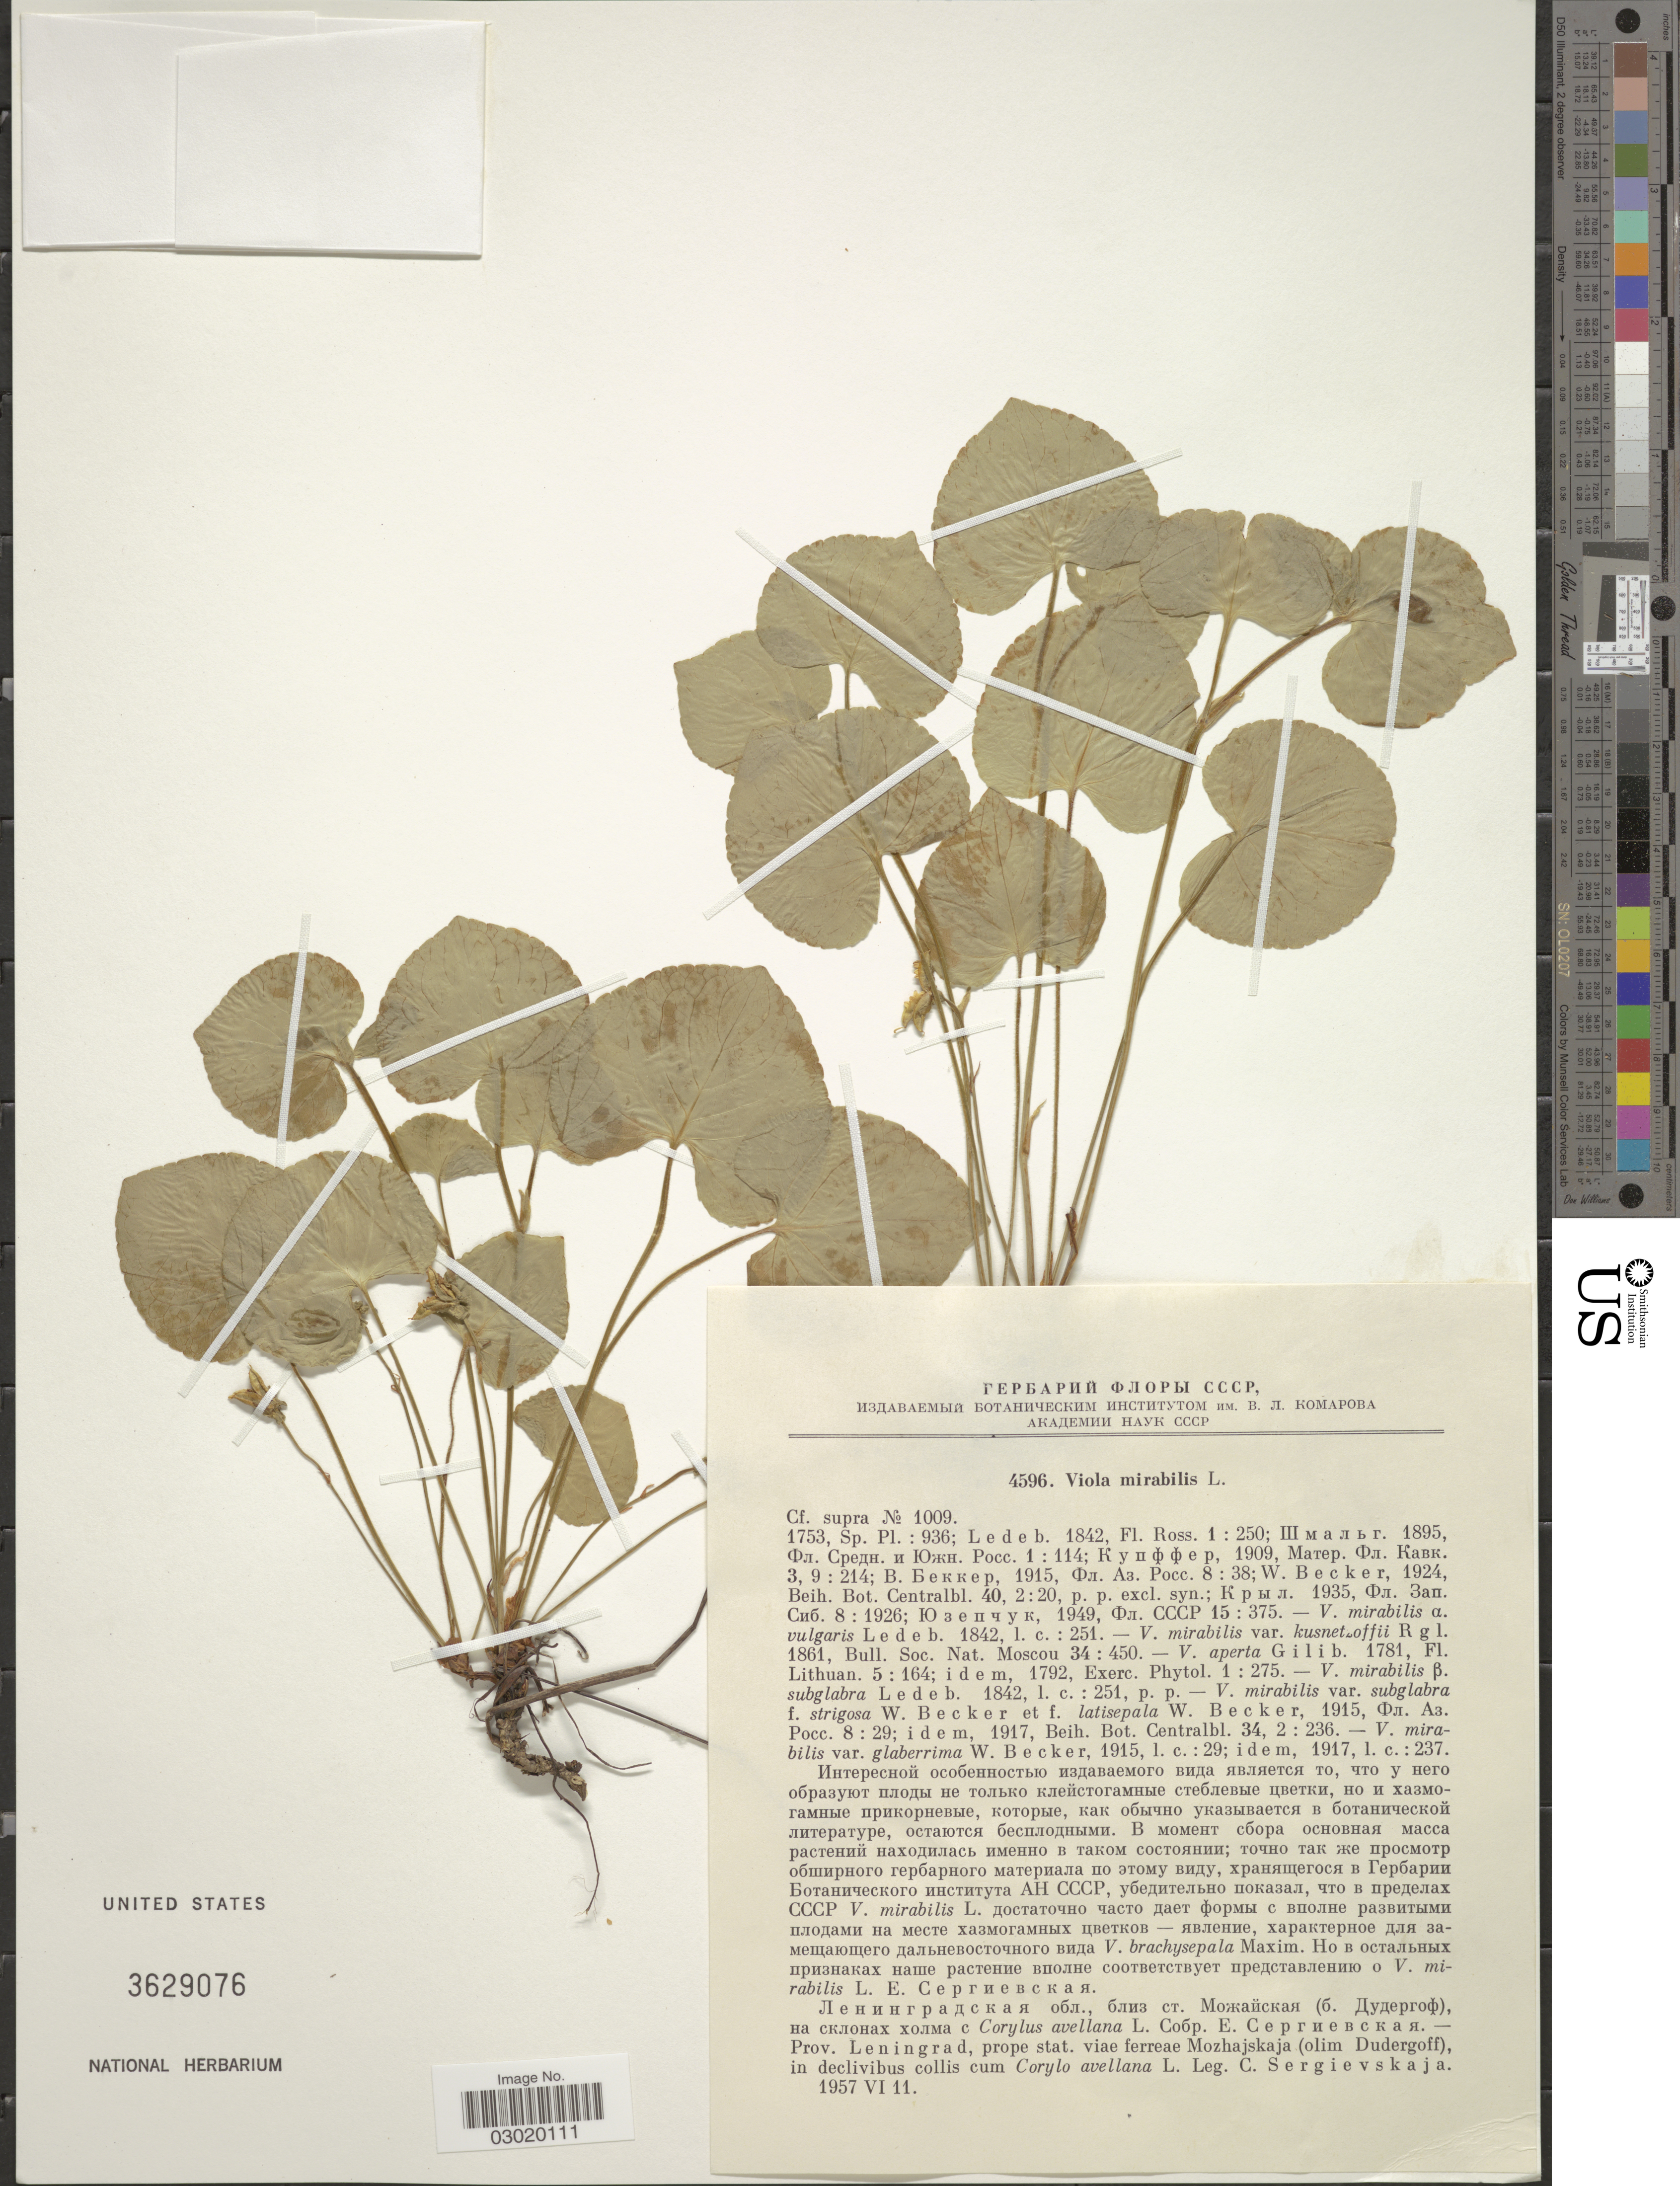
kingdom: Plantae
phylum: Tracheophyta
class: Magnoliopsida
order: Malpighiales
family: Violaceae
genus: Viola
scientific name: Viola mirabilis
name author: L.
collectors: C. Sergievskaja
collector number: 4596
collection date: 1957-06-11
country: Russian Federation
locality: Prov. Leningrad, prope stat. viae ferreae Mozhajskaja (olim. Dudergoff), in declivibus collis cum Corylo avellana.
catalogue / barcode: US 3629076